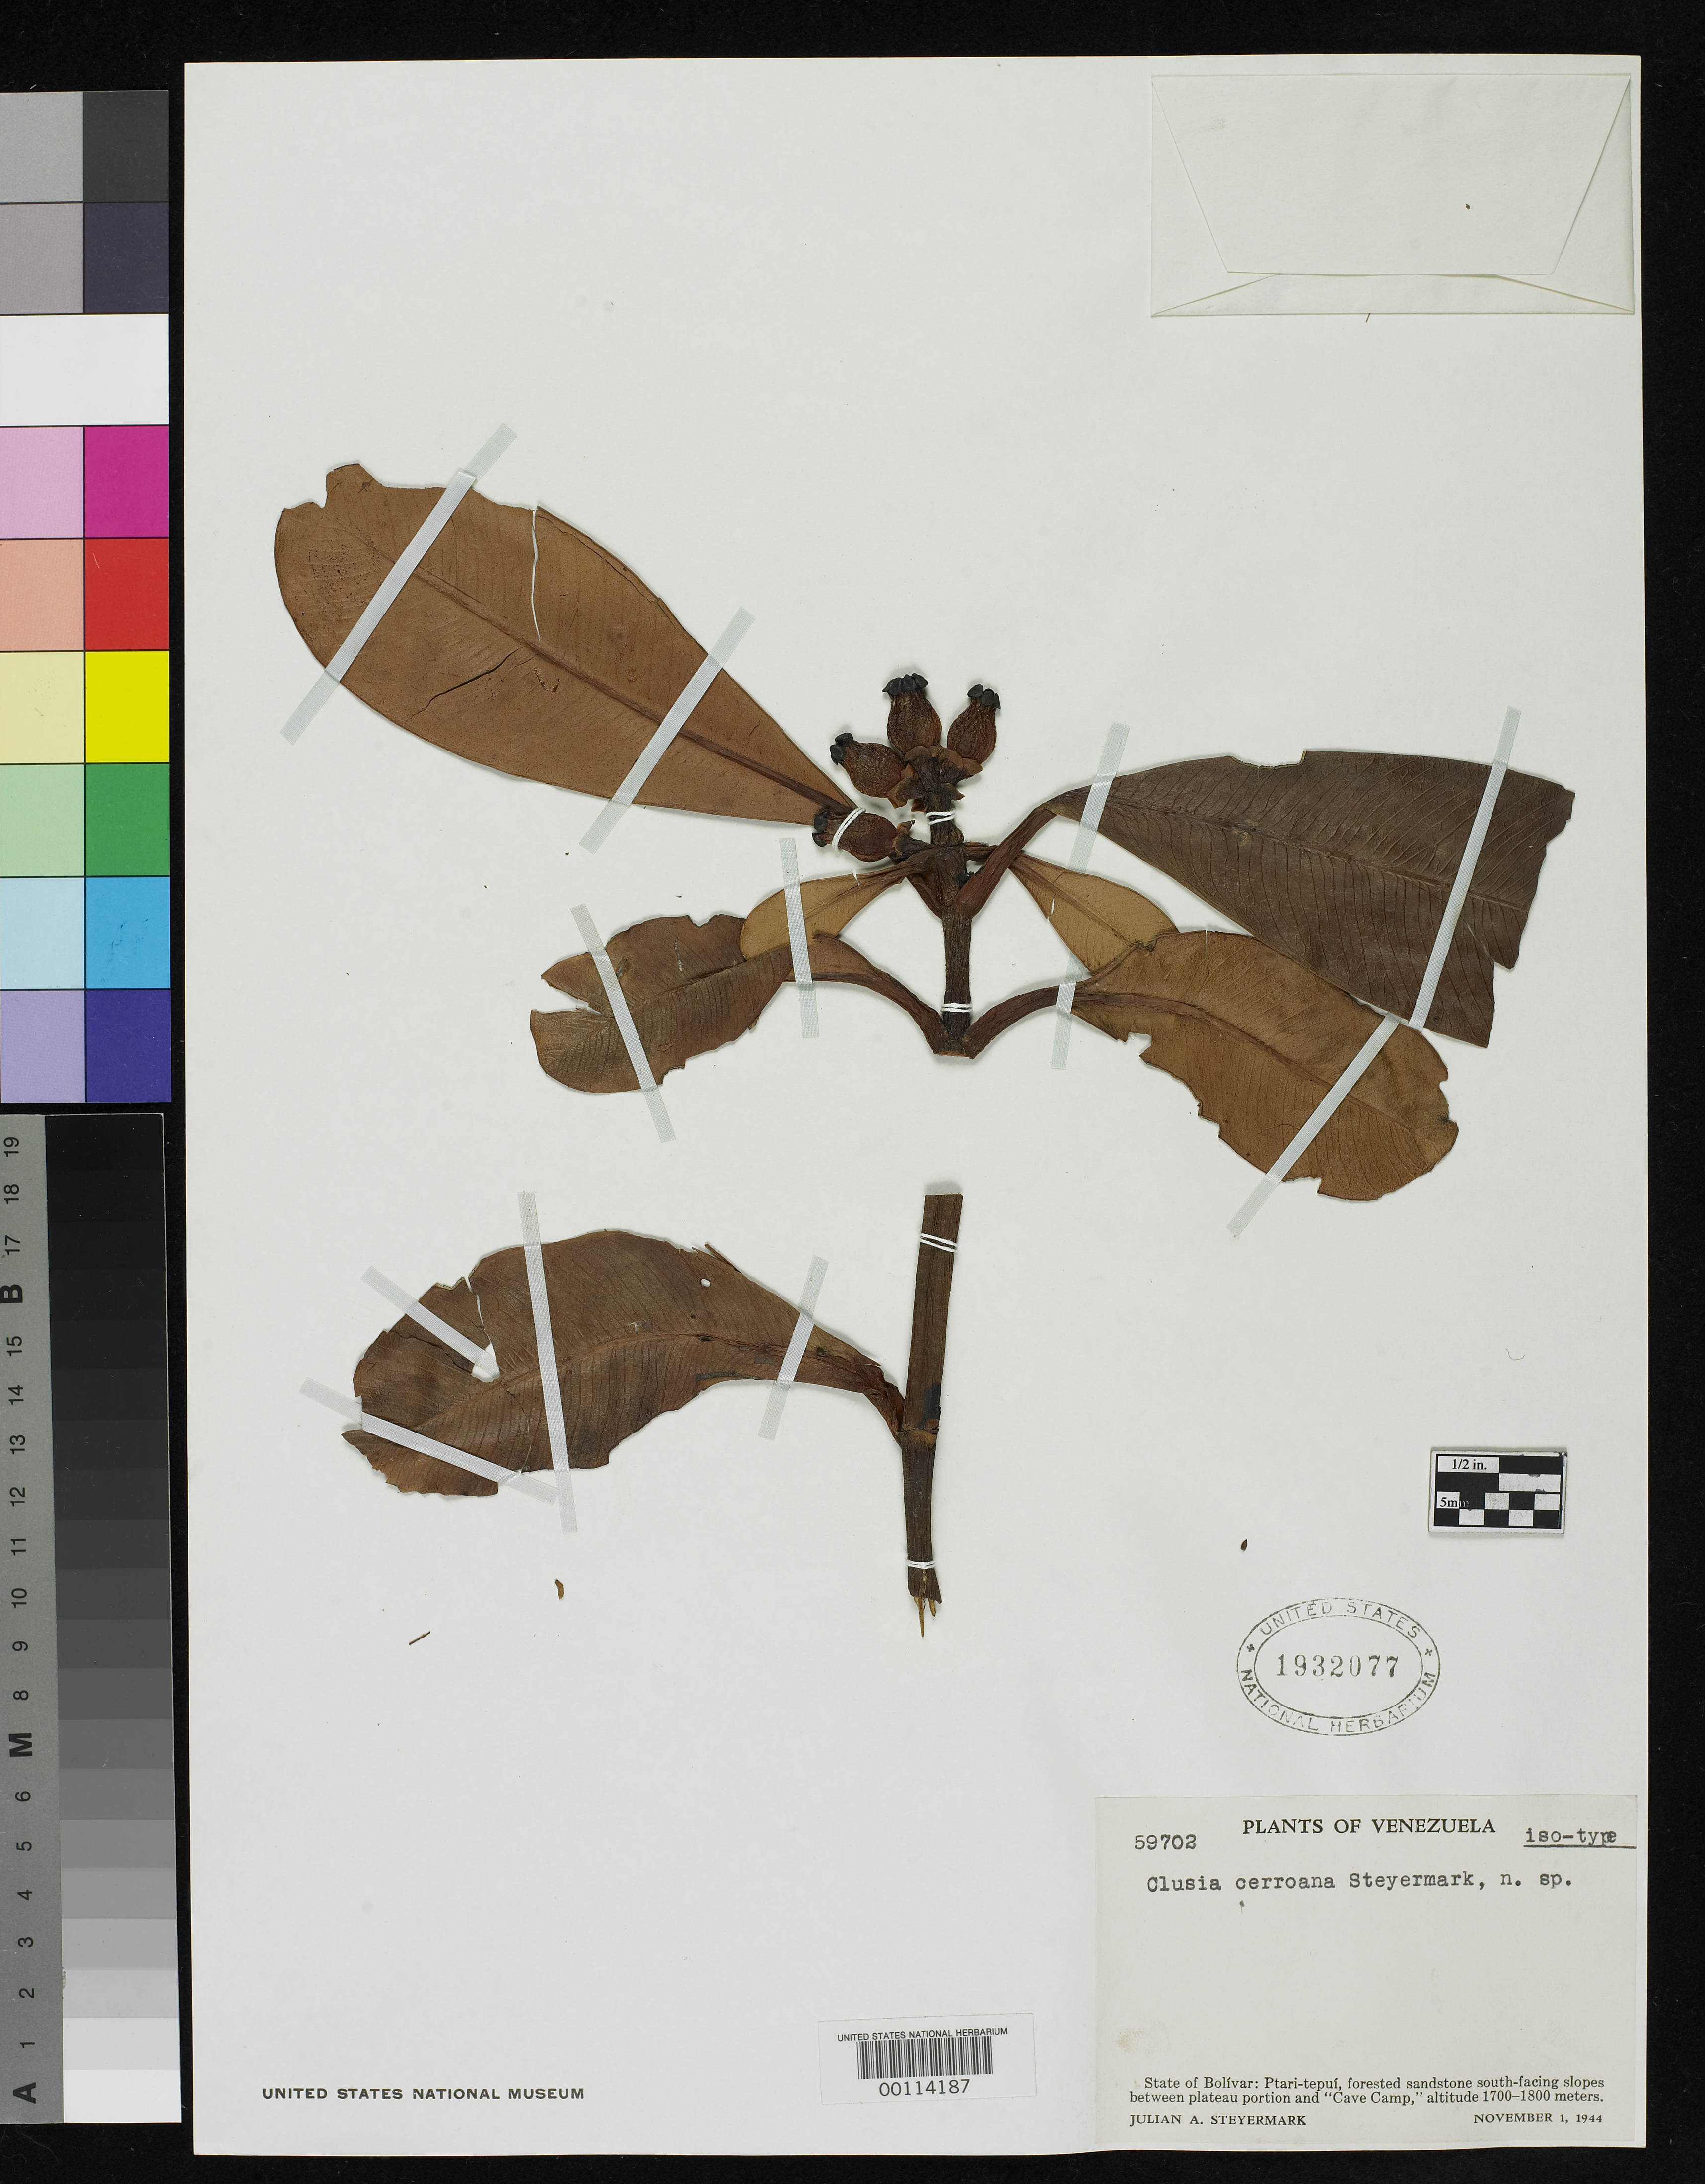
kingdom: Plantae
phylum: Tracheophyta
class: Magnoliopsida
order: Malpighiales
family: Clusiaceae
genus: Clusia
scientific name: Clusia cerroana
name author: Steyerm.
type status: Isotype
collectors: J. Steyermark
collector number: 59702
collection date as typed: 01 Nov 1944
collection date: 1944-11-01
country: Venezuela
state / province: Bolivar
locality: Ptari-tepui, S facing slopes between plateau portion & cave camp.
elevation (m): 1700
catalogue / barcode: US 1932077